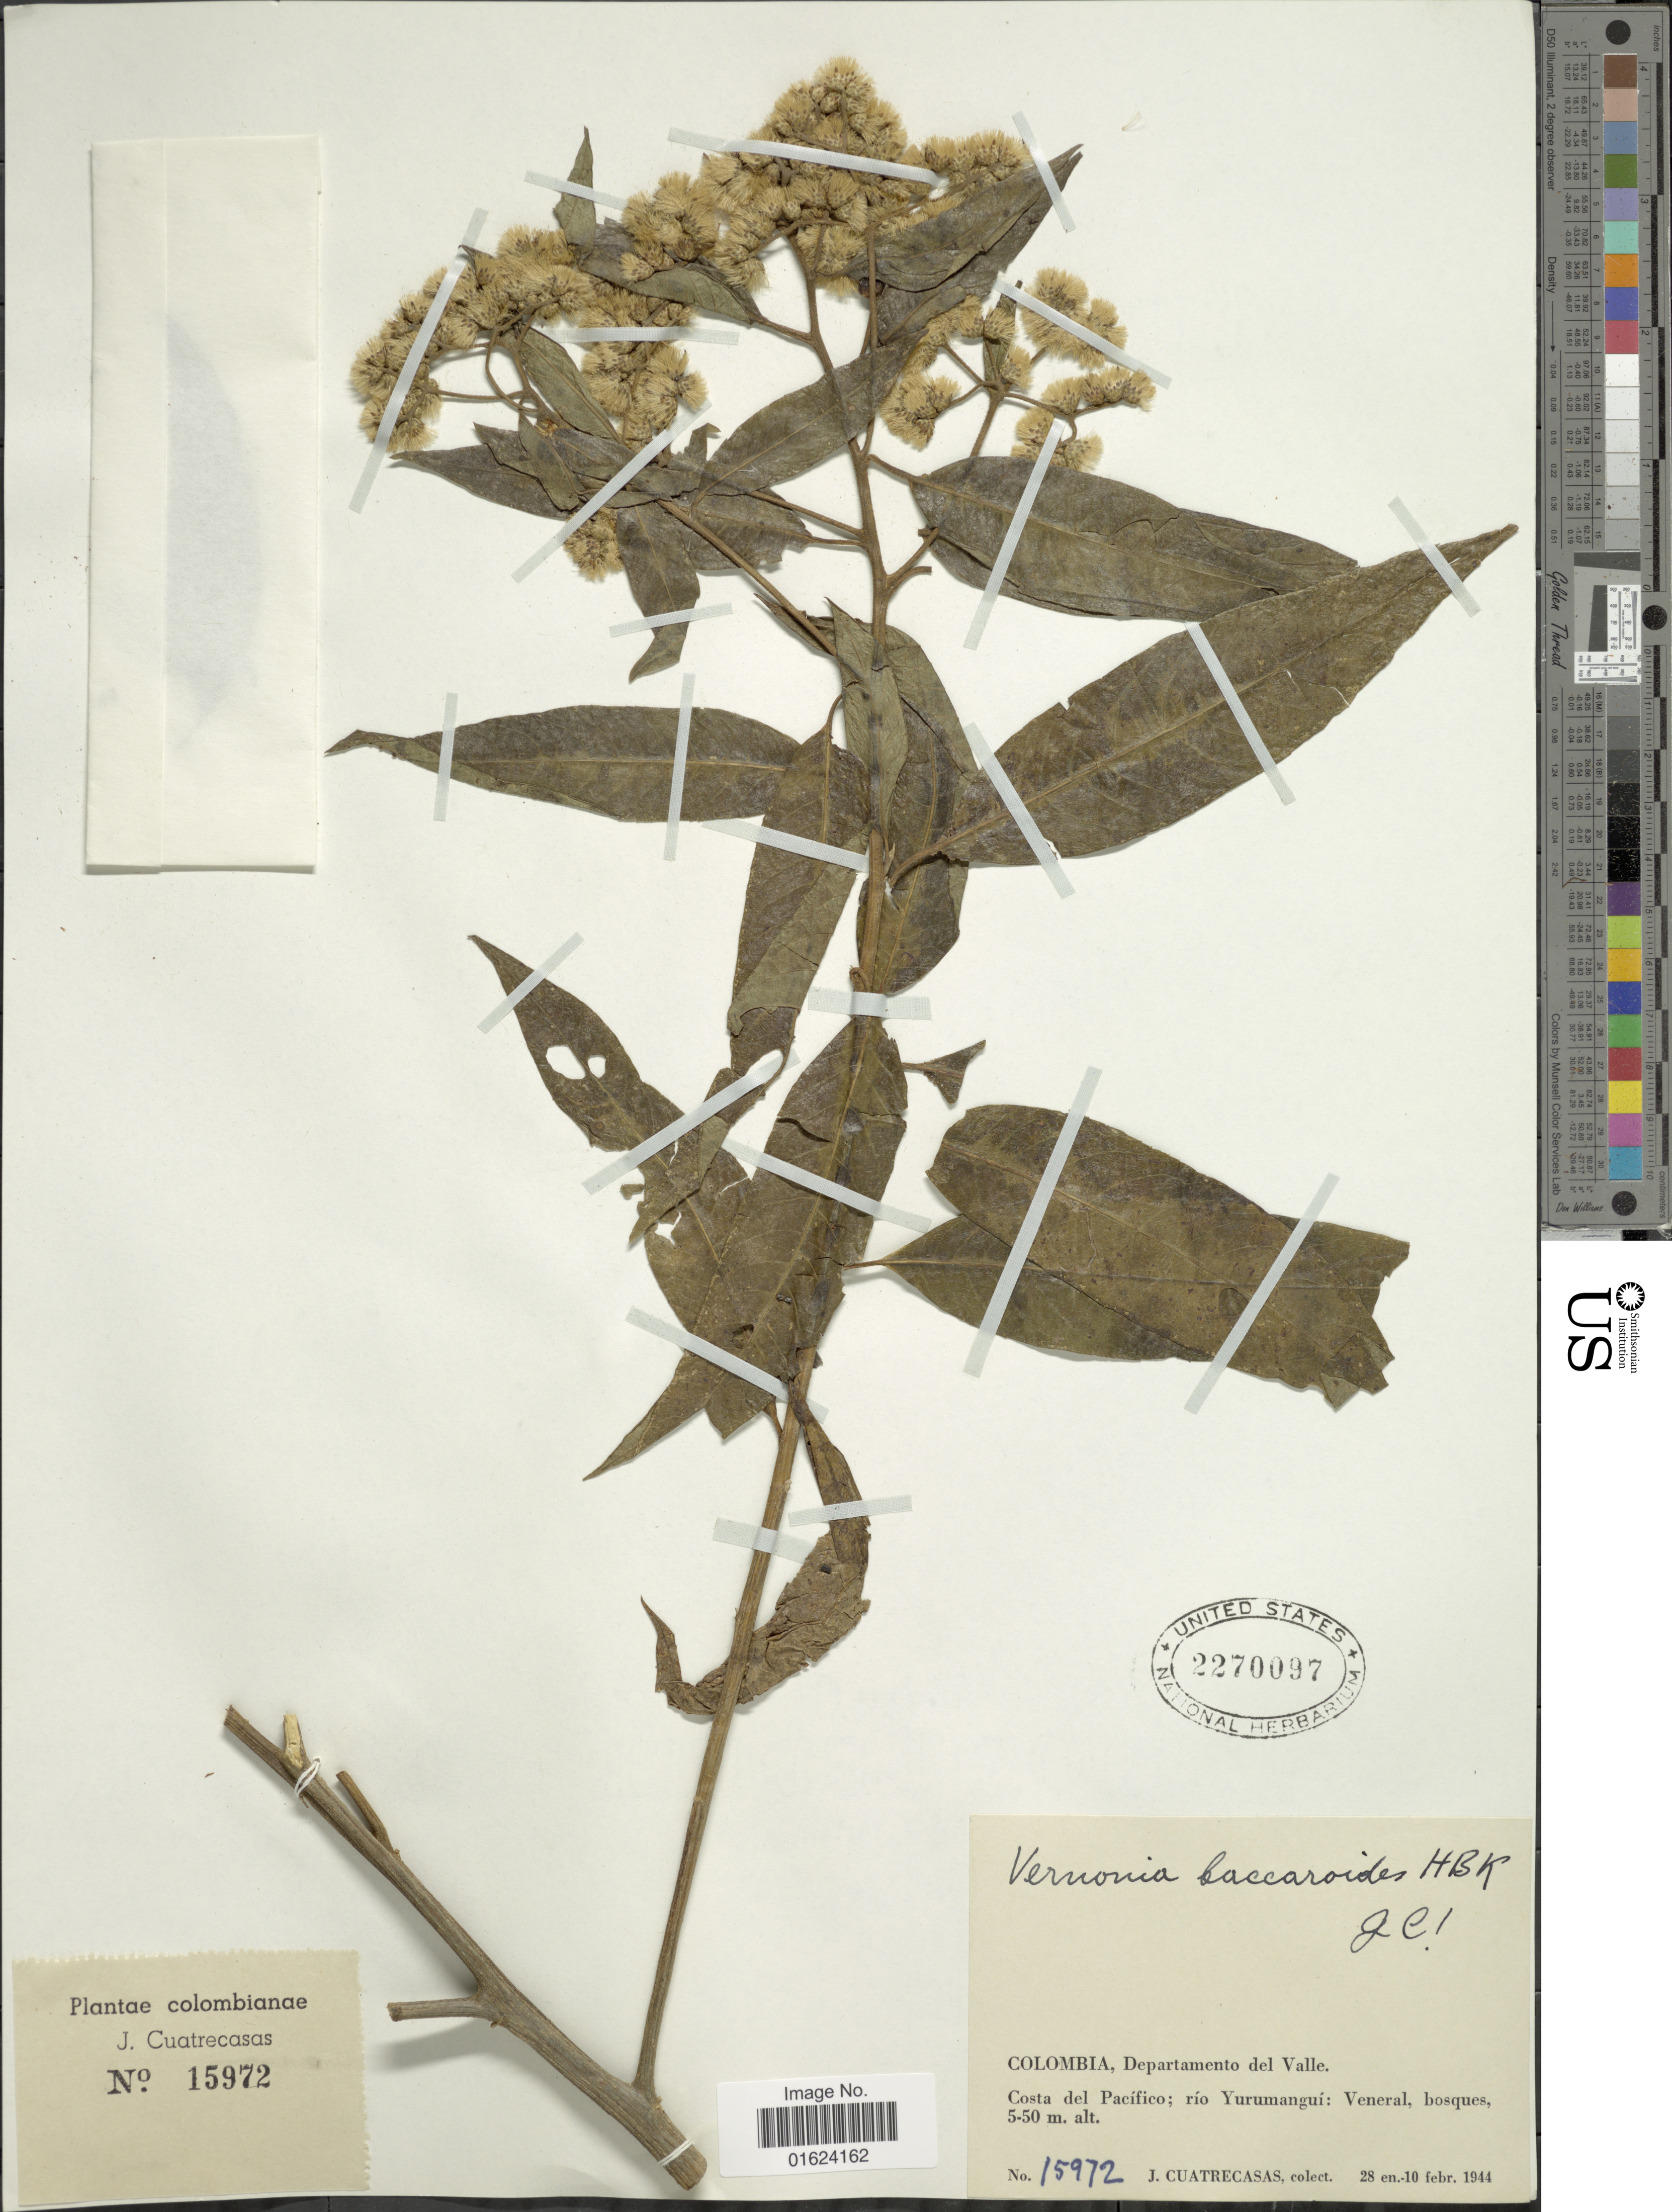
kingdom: Plantae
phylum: Tracheophyta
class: Magnoliopsida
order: Asterales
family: Asteraceae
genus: Vernonanthura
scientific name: Vernonanthura patens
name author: (Kunth) H. Rob.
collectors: J. Cuatrecasas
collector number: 15972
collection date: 1944-01-28/1944-02-10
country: Colombia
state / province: Valle del Cauca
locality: Colombia, Departamento del Valle, Costa del Pacifico; rio Yurumangui.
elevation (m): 5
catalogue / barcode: US 2270097